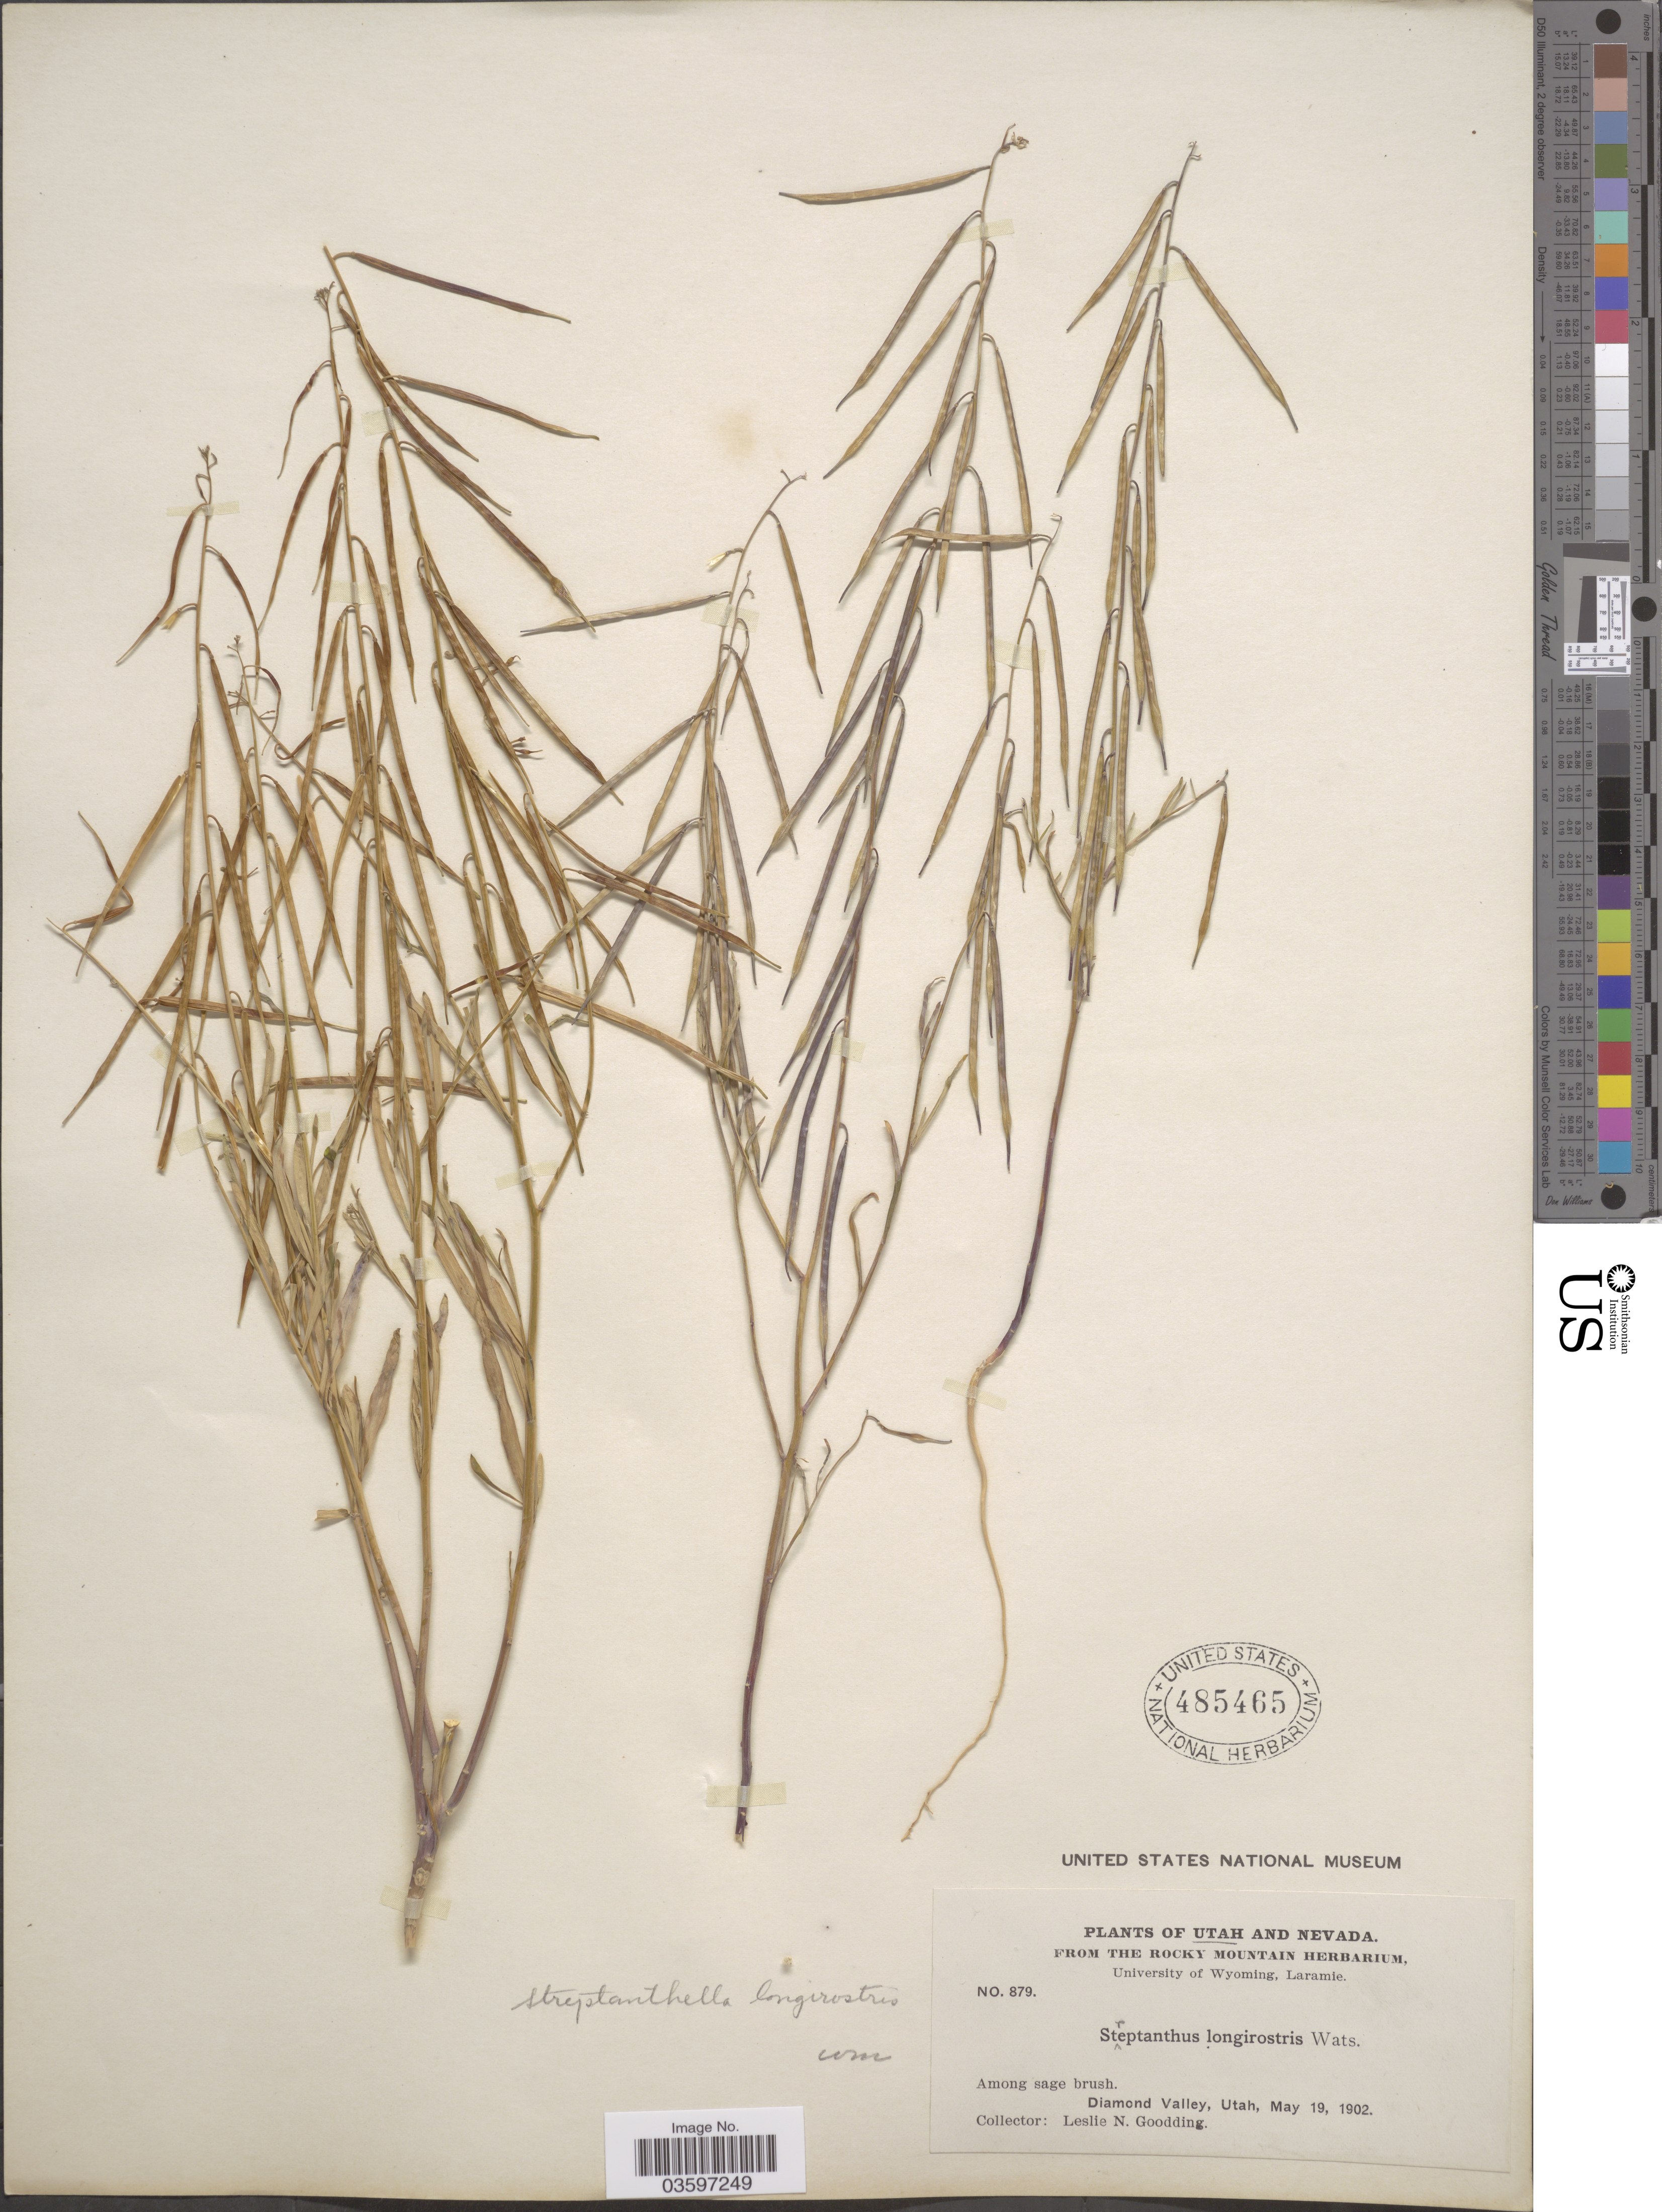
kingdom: Plantae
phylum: Tracheophyta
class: Magnoliopsida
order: Brassicales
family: Brassicaceae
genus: Streptanthella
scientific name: Streptanthella longirostris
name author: (S. Watson) Rydb.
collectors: L. N. Goodding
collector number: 879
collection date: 1902-05-19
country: United States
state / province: Utah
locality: Diamond Valley.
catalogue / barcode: US 485465